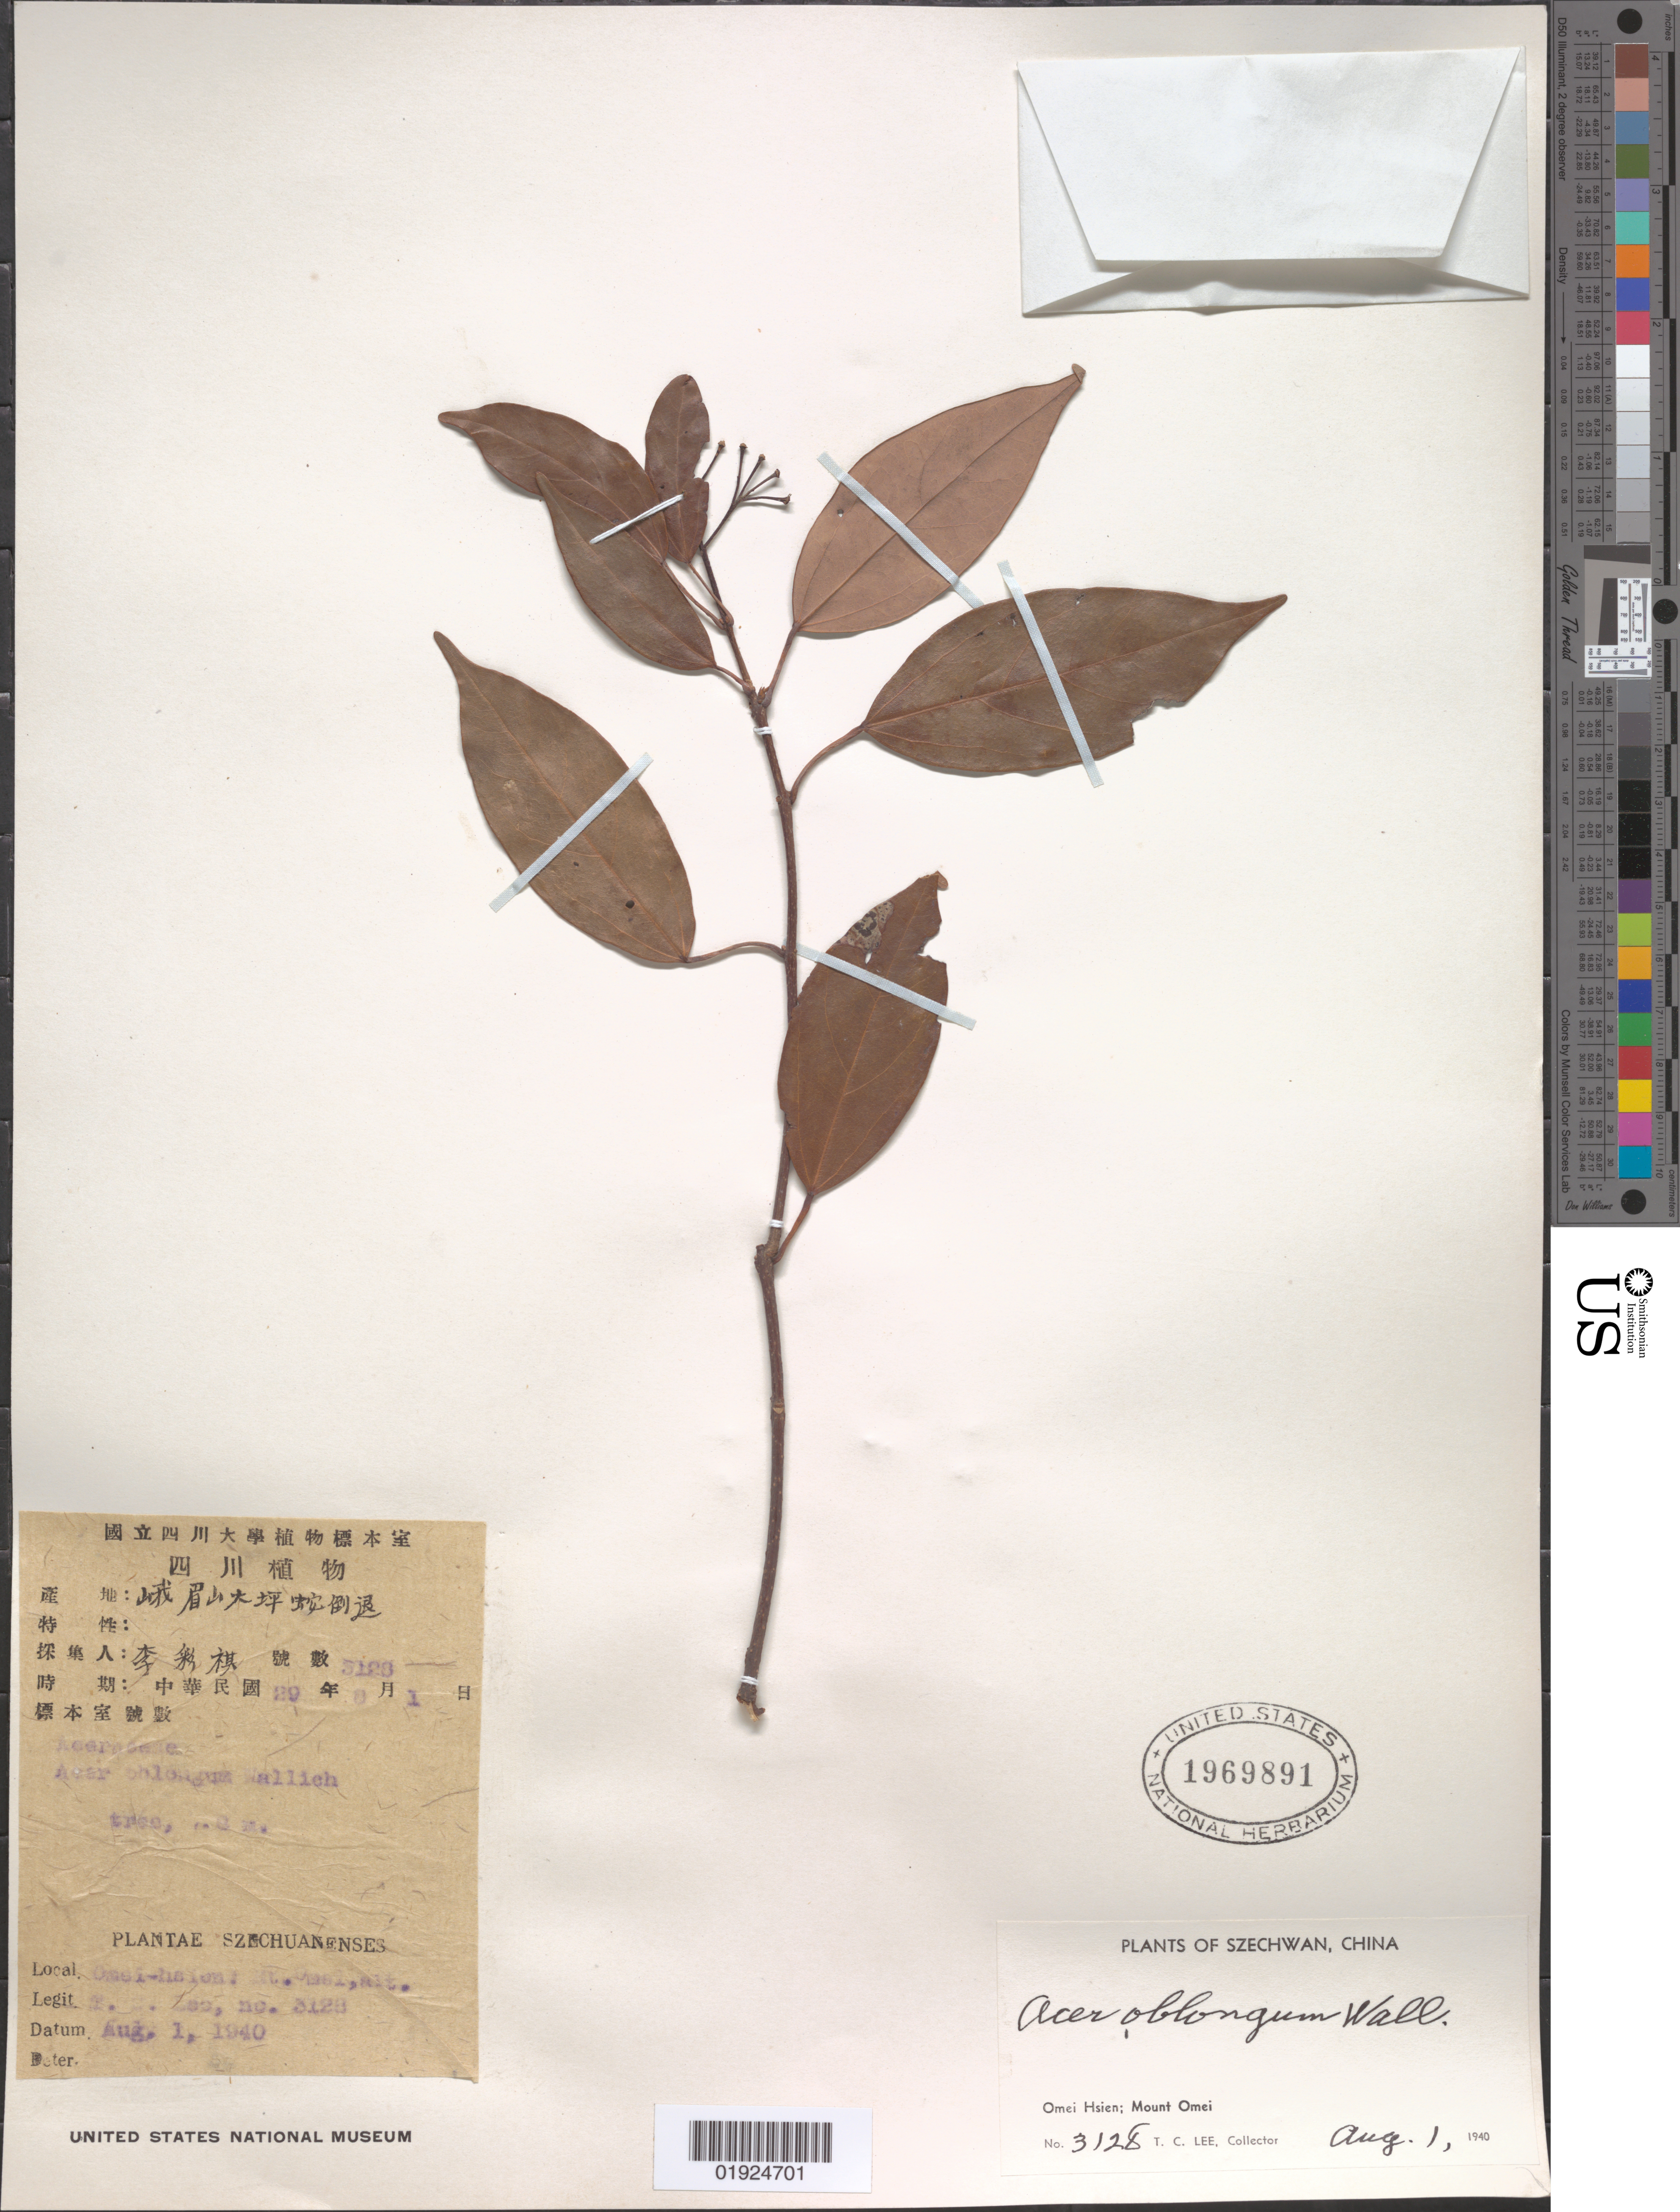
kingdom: Plantae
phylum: Tracheophyta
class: Magnoliopsida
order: Sapindales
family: Sapindaceae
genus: Acer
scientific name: Acer oblongum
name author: Wall. ex DC.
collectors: T. Lee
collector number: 3128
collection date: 1940-08-01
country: China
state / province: Sichuan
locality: Szechwan [Sichuan], Omei Hsien: Mount Omei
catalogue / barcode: US 1969891